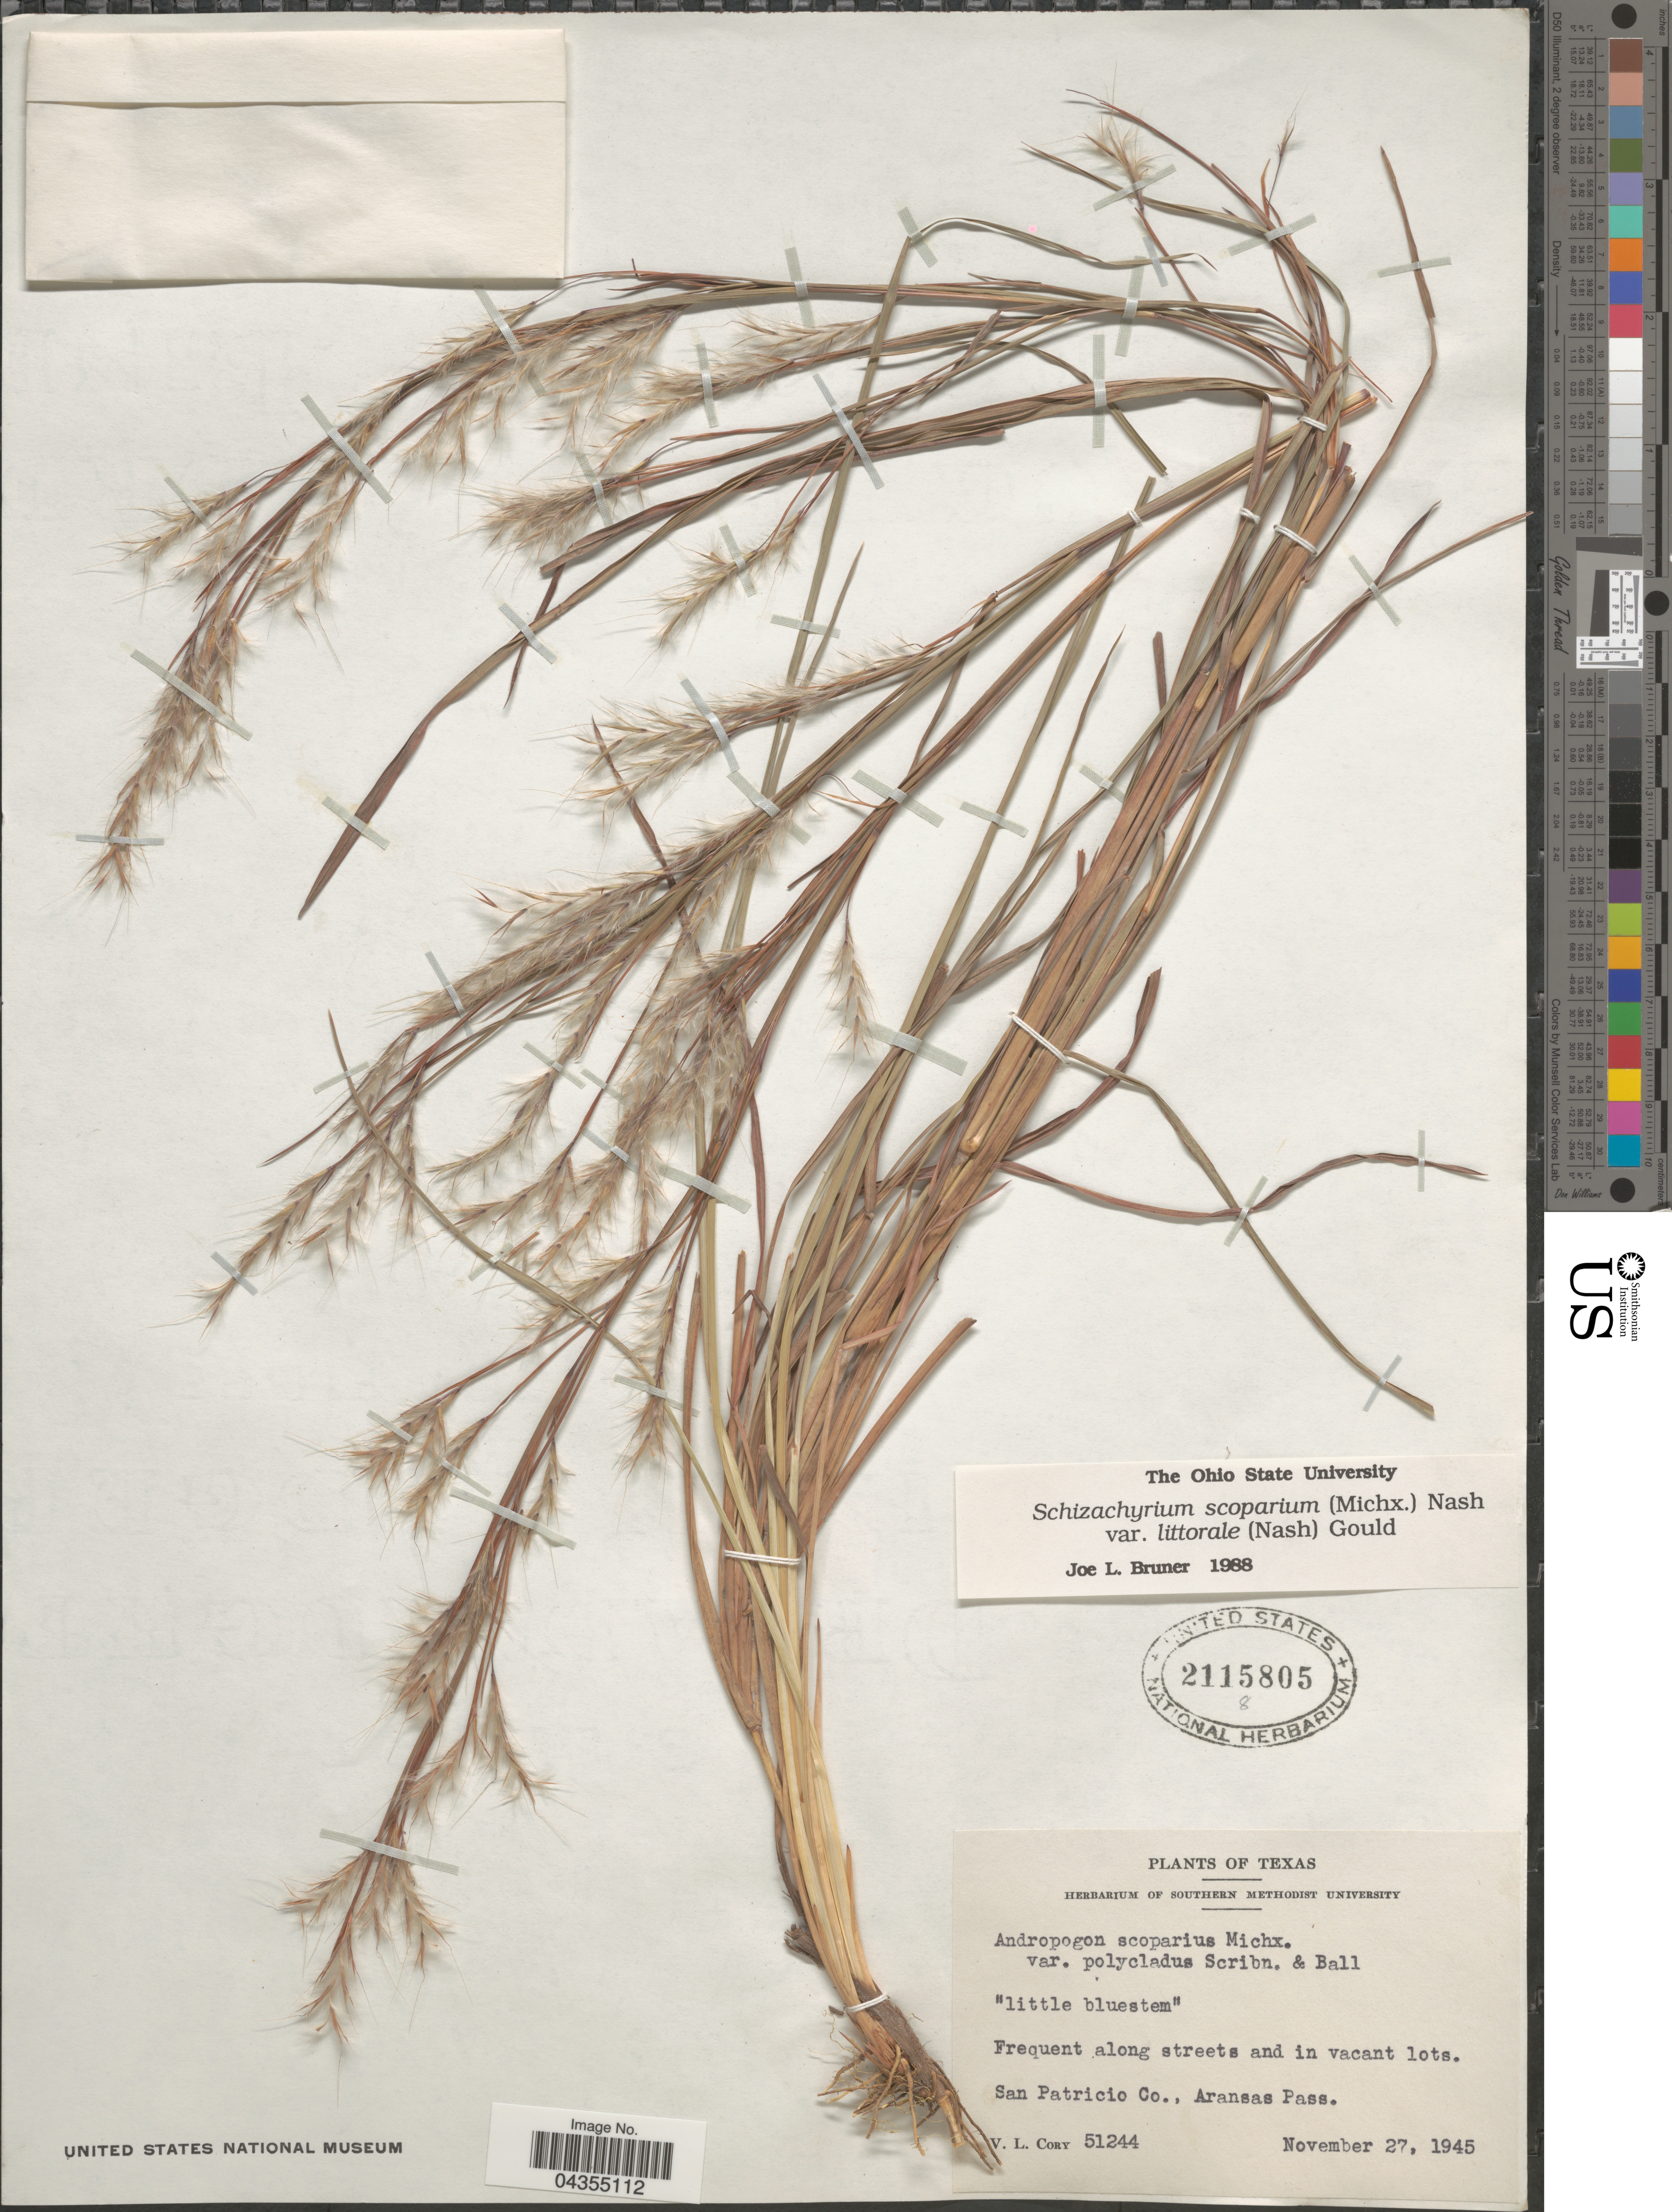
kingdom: Plantae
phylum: Tracheophyta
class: Liliopsida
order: Poales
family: Poaceae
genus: Schizachyrium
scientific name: Schizachyrium scoparium var. littorale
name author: (Nash) Gould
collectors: V. Cory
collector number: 51244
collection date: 1945-11-27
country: United States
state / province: Texas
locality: Frequent along streets and in vacant lots. San Patricio Co., Aransas Pass.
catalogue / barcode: US 2115805